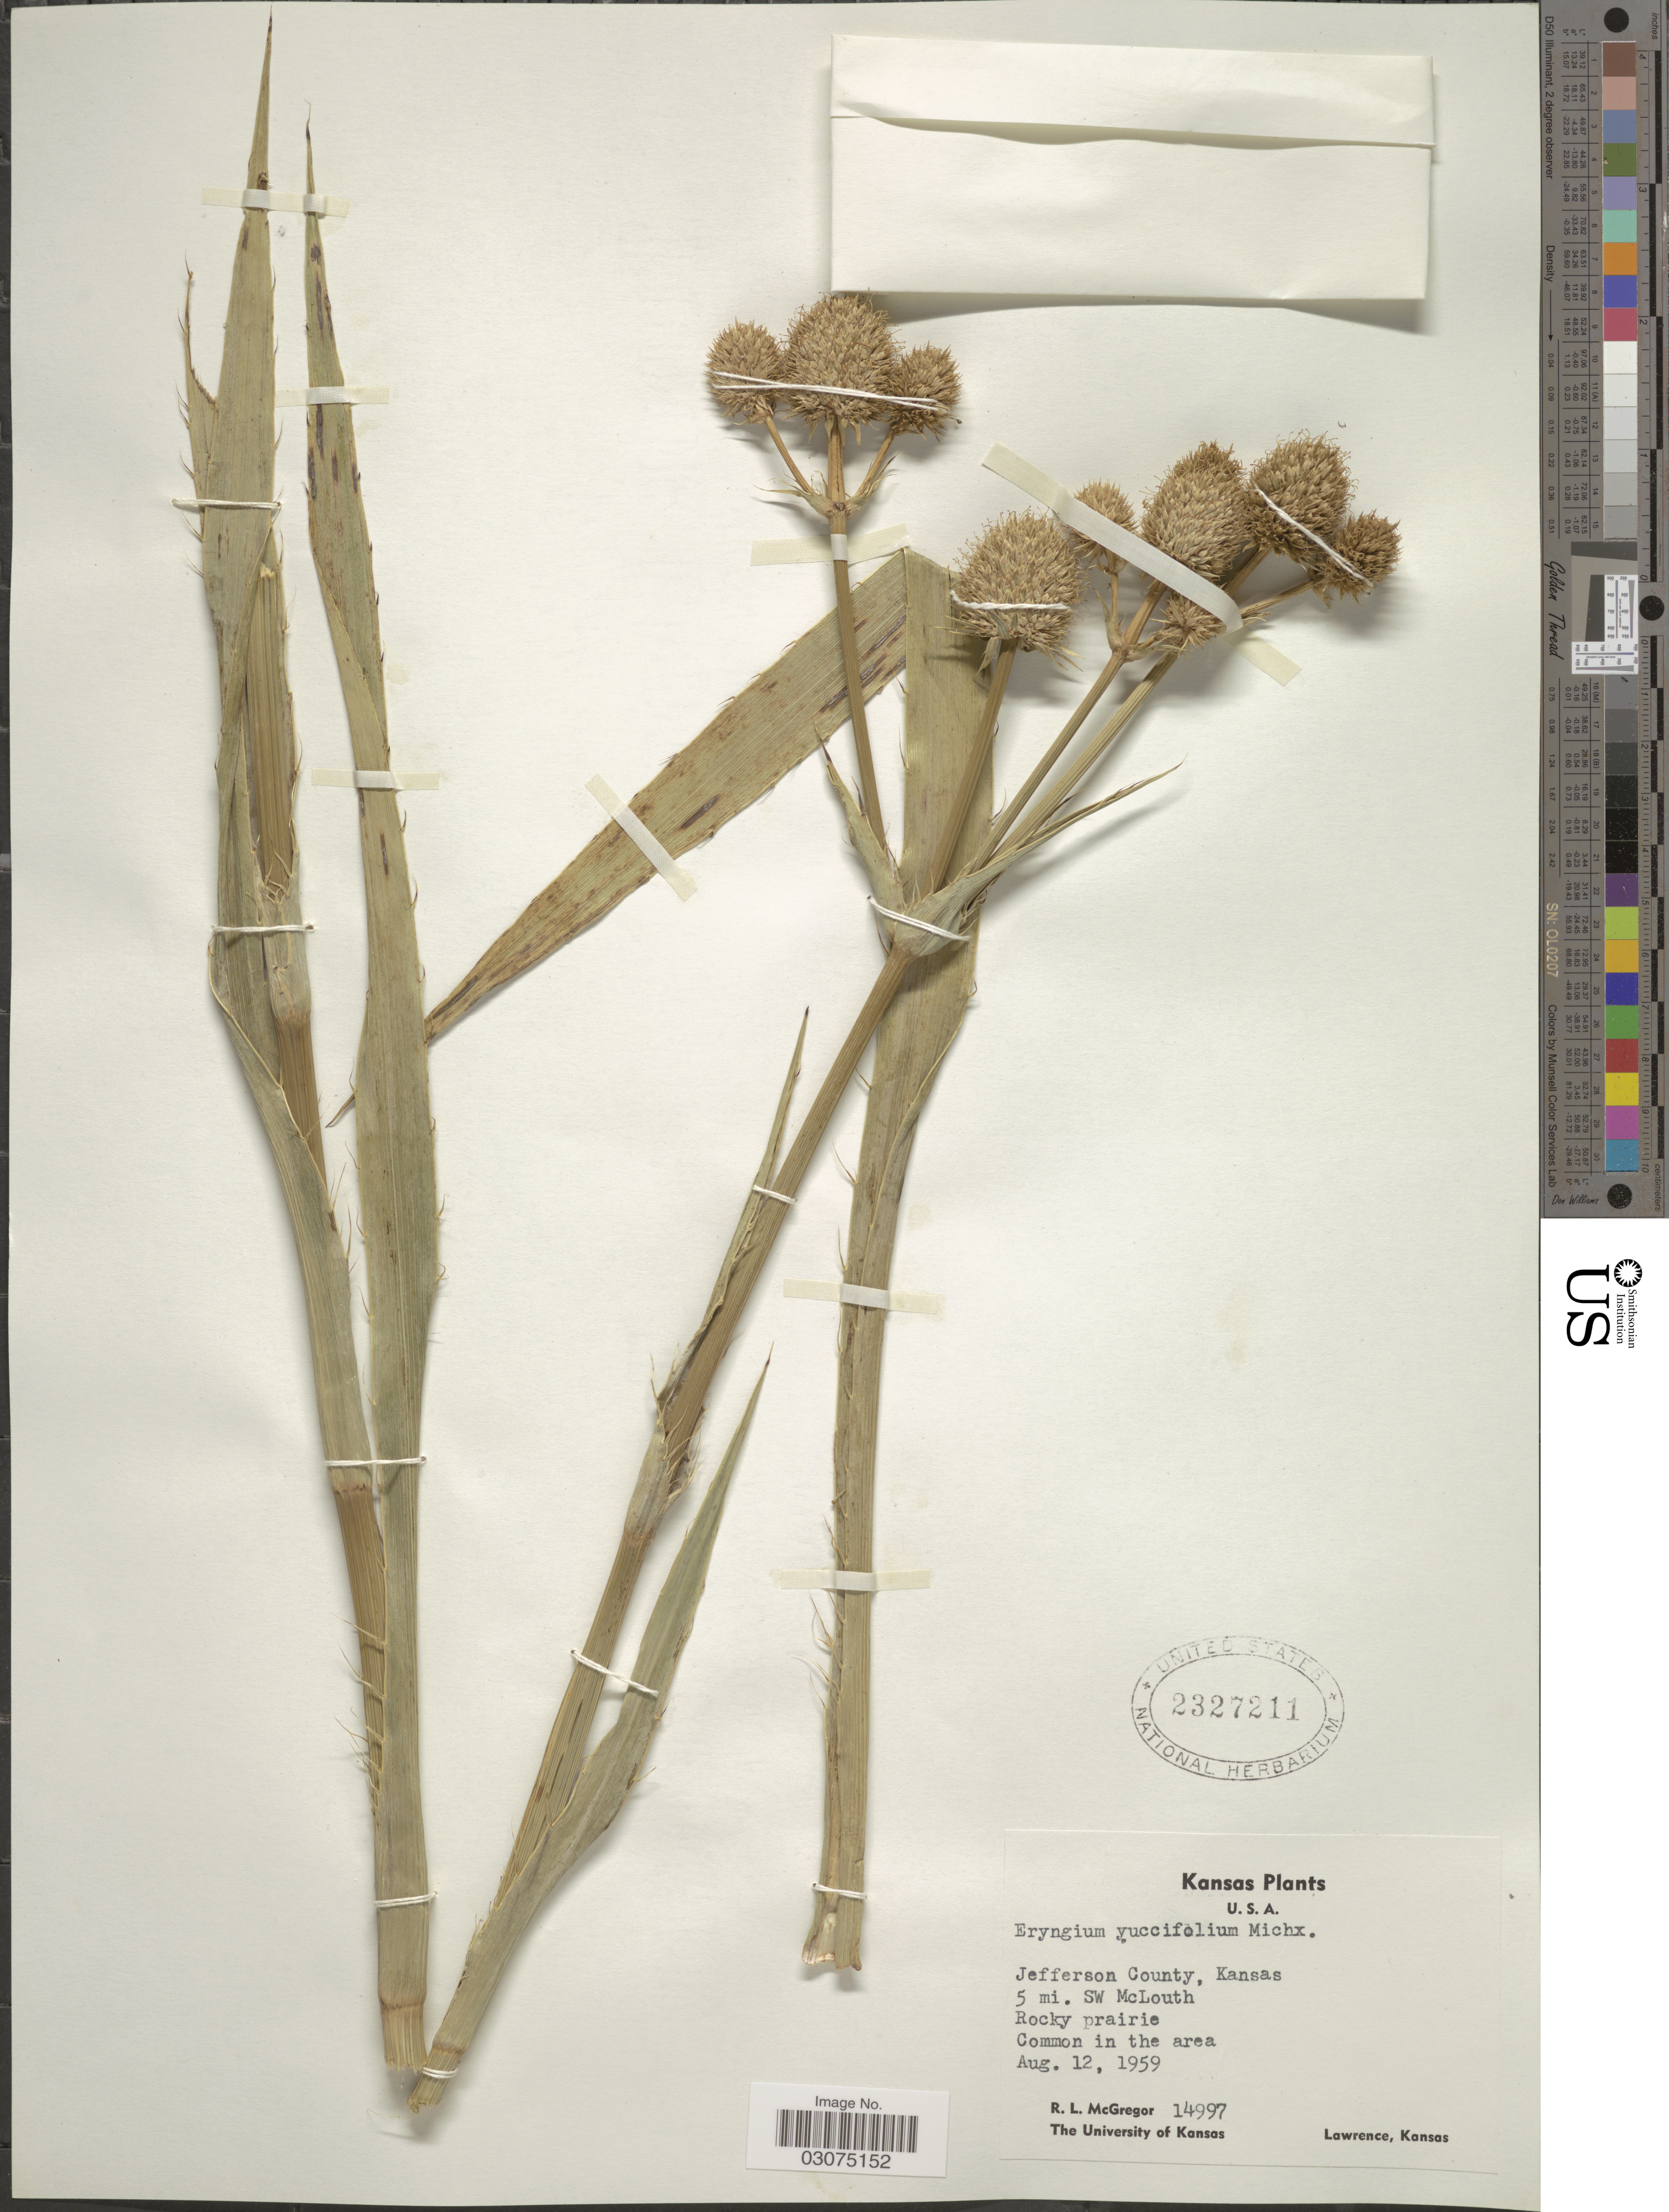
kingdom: Plantae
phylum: Tracheophyta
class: Magnoliopsida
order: Apiales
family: Apiaceae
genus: Eryngium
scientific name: Eryngium yuccifolium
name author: Michx.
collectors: R. McGregor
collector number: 14997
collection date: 1959-08-12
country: United States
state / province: Kansas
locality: Jefferson County. 5 mi. SW McLouth.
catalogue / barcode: US 2327211